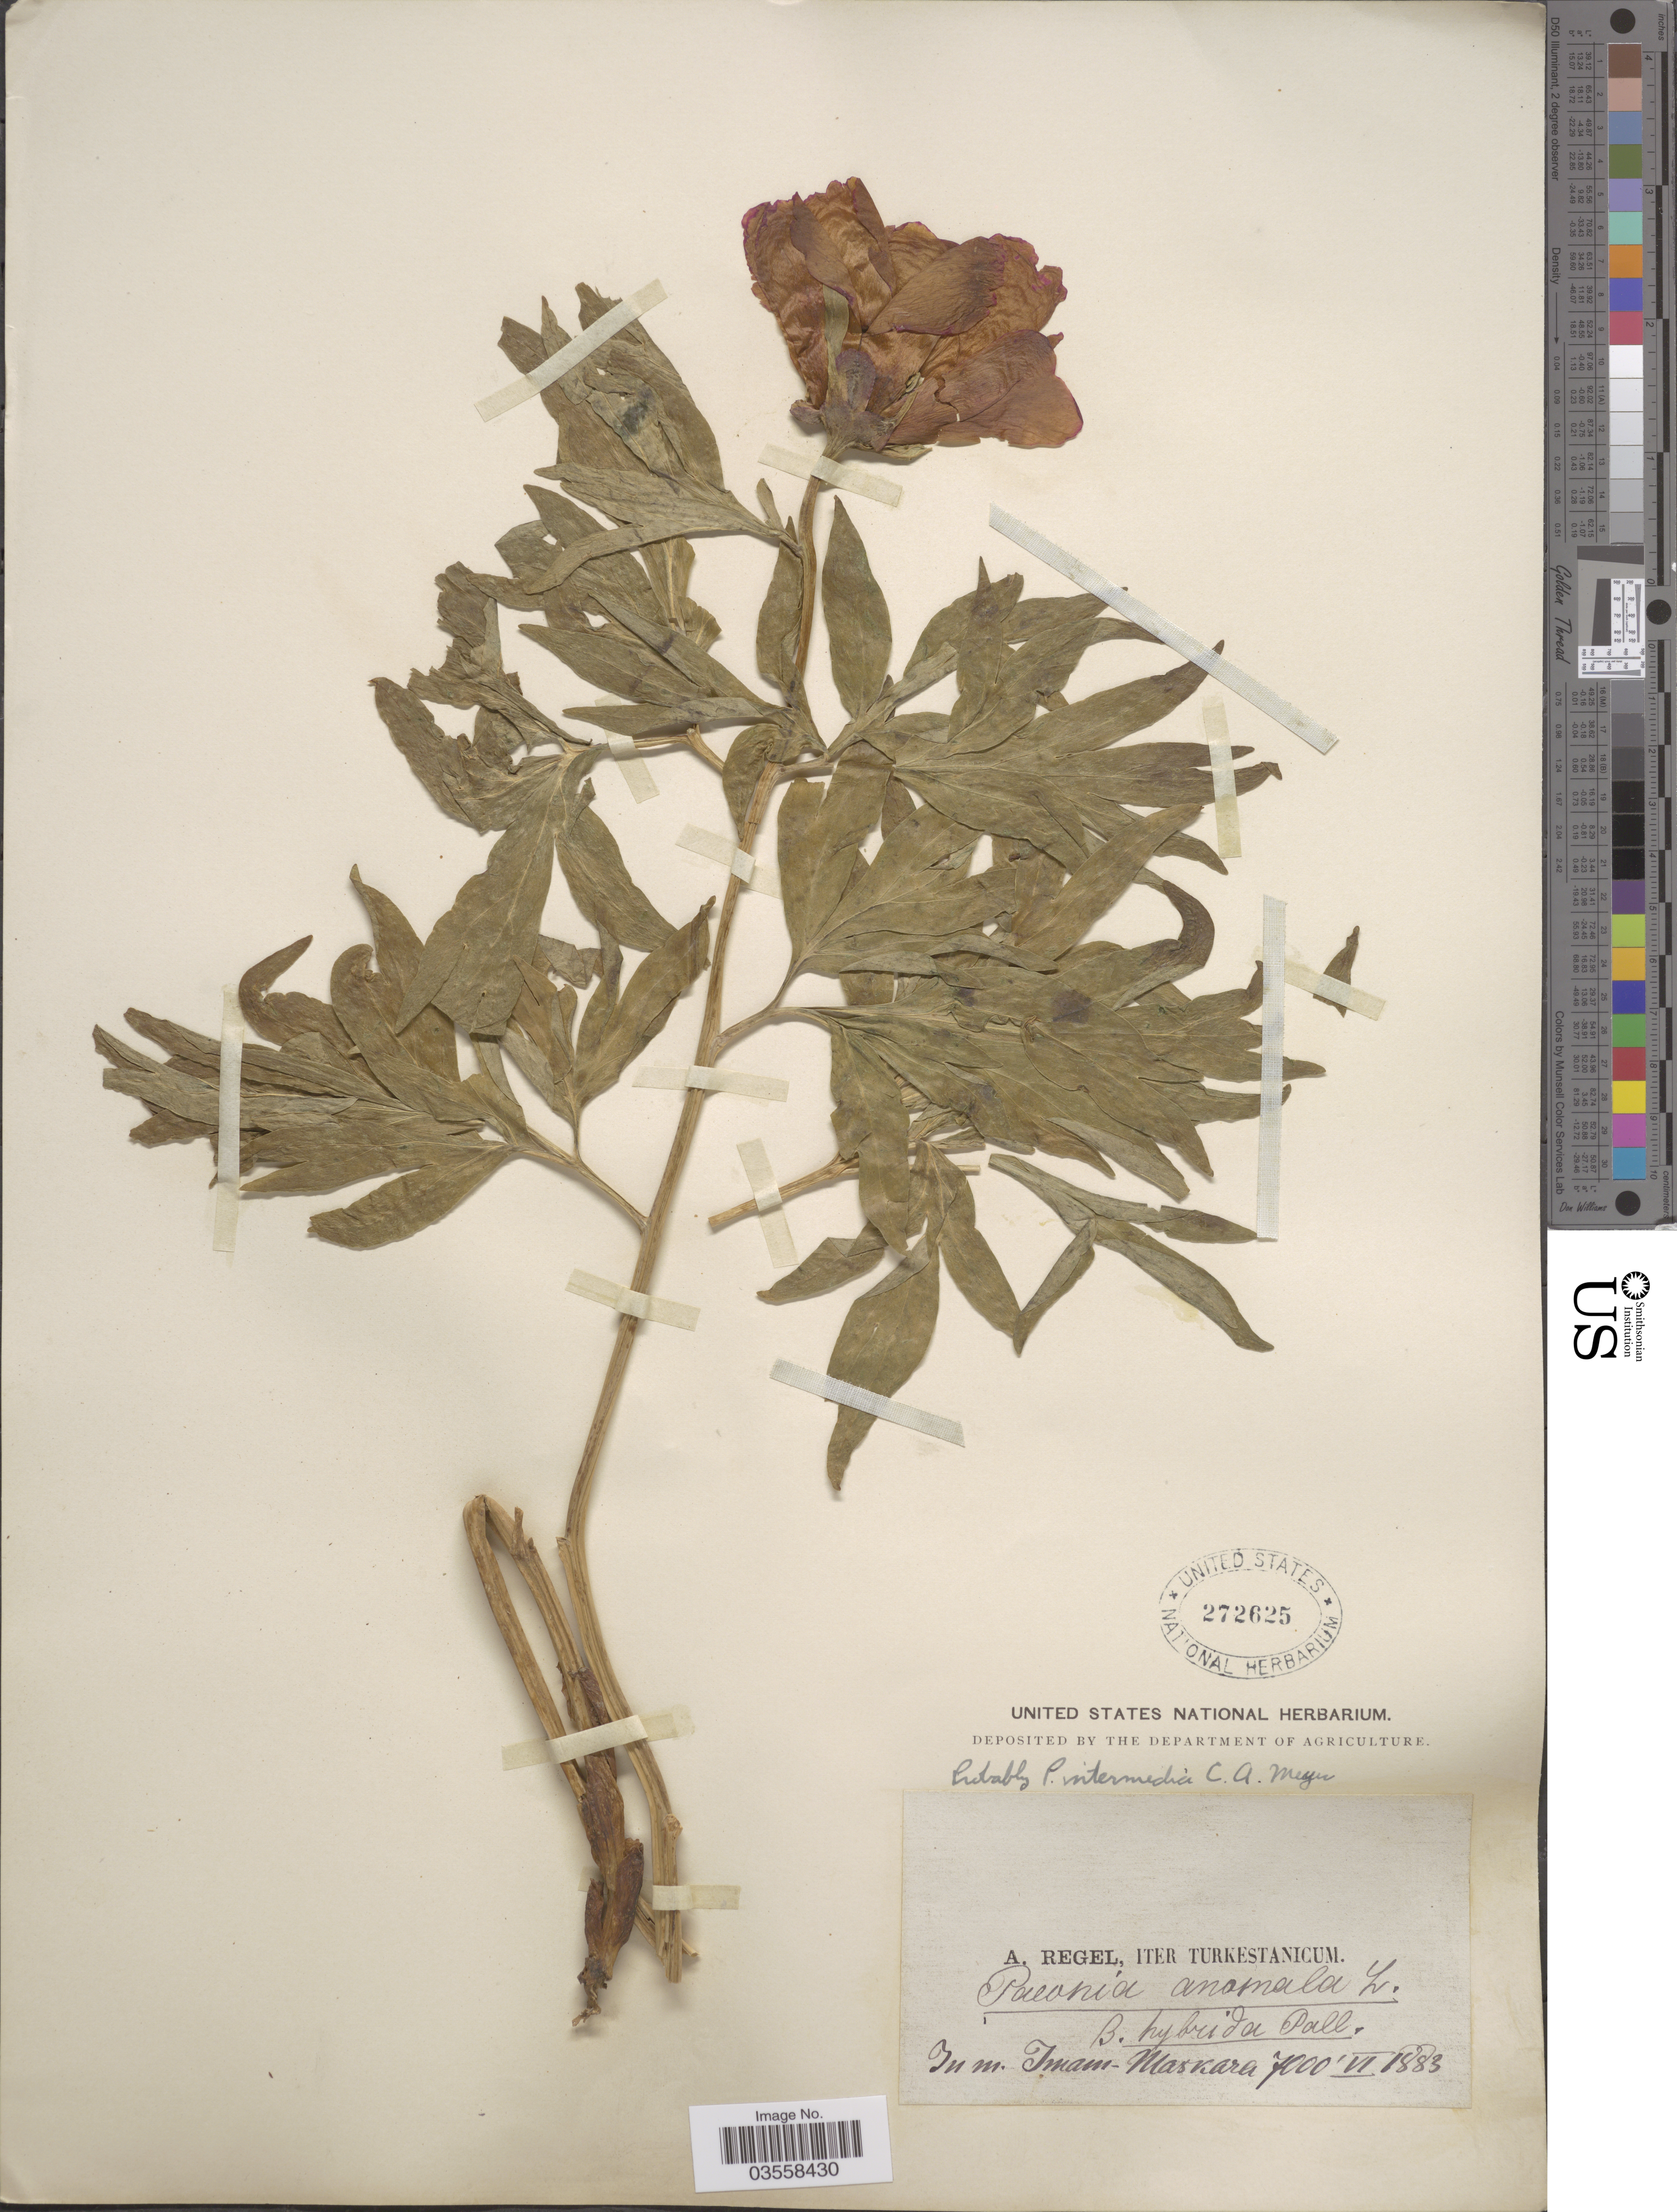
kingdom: Plantae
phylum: Tracheophyta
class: Magnoliopsida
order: Saxifragales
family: Paeoniaceae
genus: Paeonia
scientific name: Paeonia intermedia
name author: C.A. Mey.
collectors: A. Regel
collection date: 1883-06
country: Tajikistan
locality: Iter Turkestanicum. In m. Imam-Maskara.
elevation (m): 2134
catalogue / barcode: US 272625